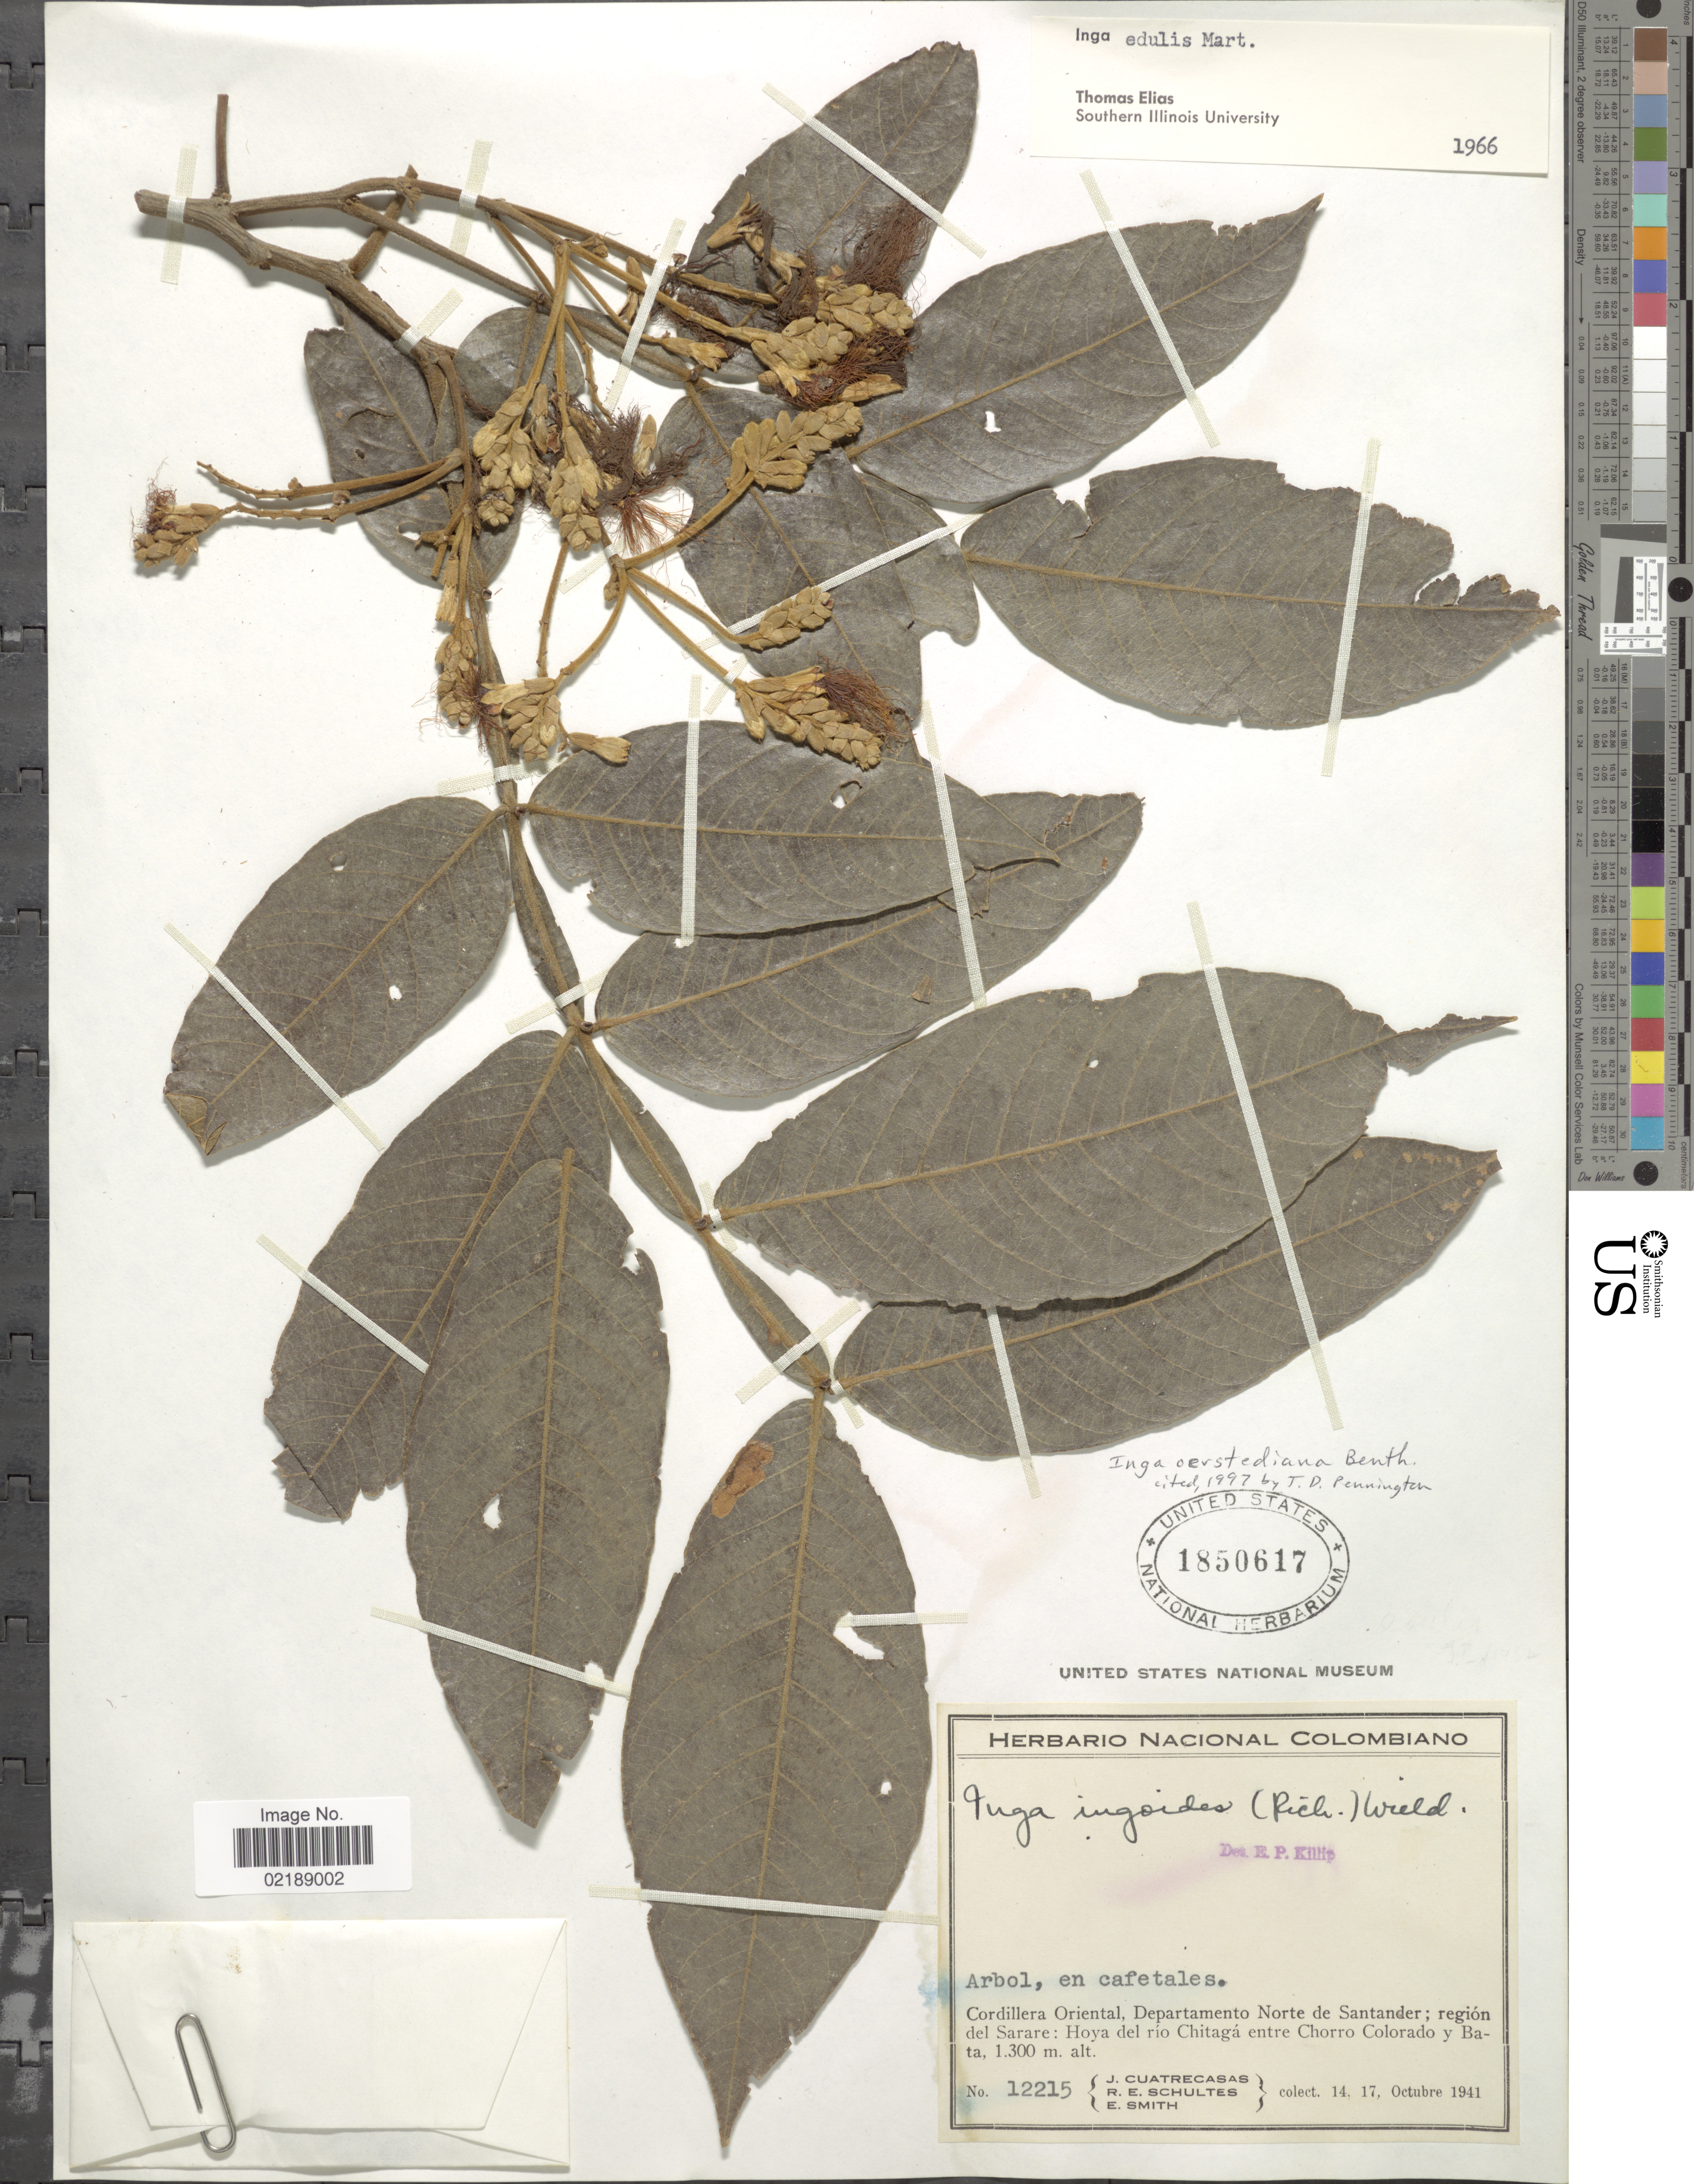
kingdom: Plantae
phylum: Tracheophyta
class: Magnoliopsida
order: Fabales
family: Fabaceae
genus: Inga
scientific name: Inga oerstediana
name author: Benth.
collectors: J. Cuatrecasas, R. E. Schultes & E. Smith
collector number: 12215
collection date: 1941-10-14/1941-10-17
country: Colombia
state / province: Norte de Santander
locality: Arbol, en cafetales, Cordillera Oriental, Departamento Norte de Santander; región del Sarare: Hoya del río Chitagá entre Chorro Colorado y Bata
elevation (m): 1300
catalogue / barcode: US 1850617